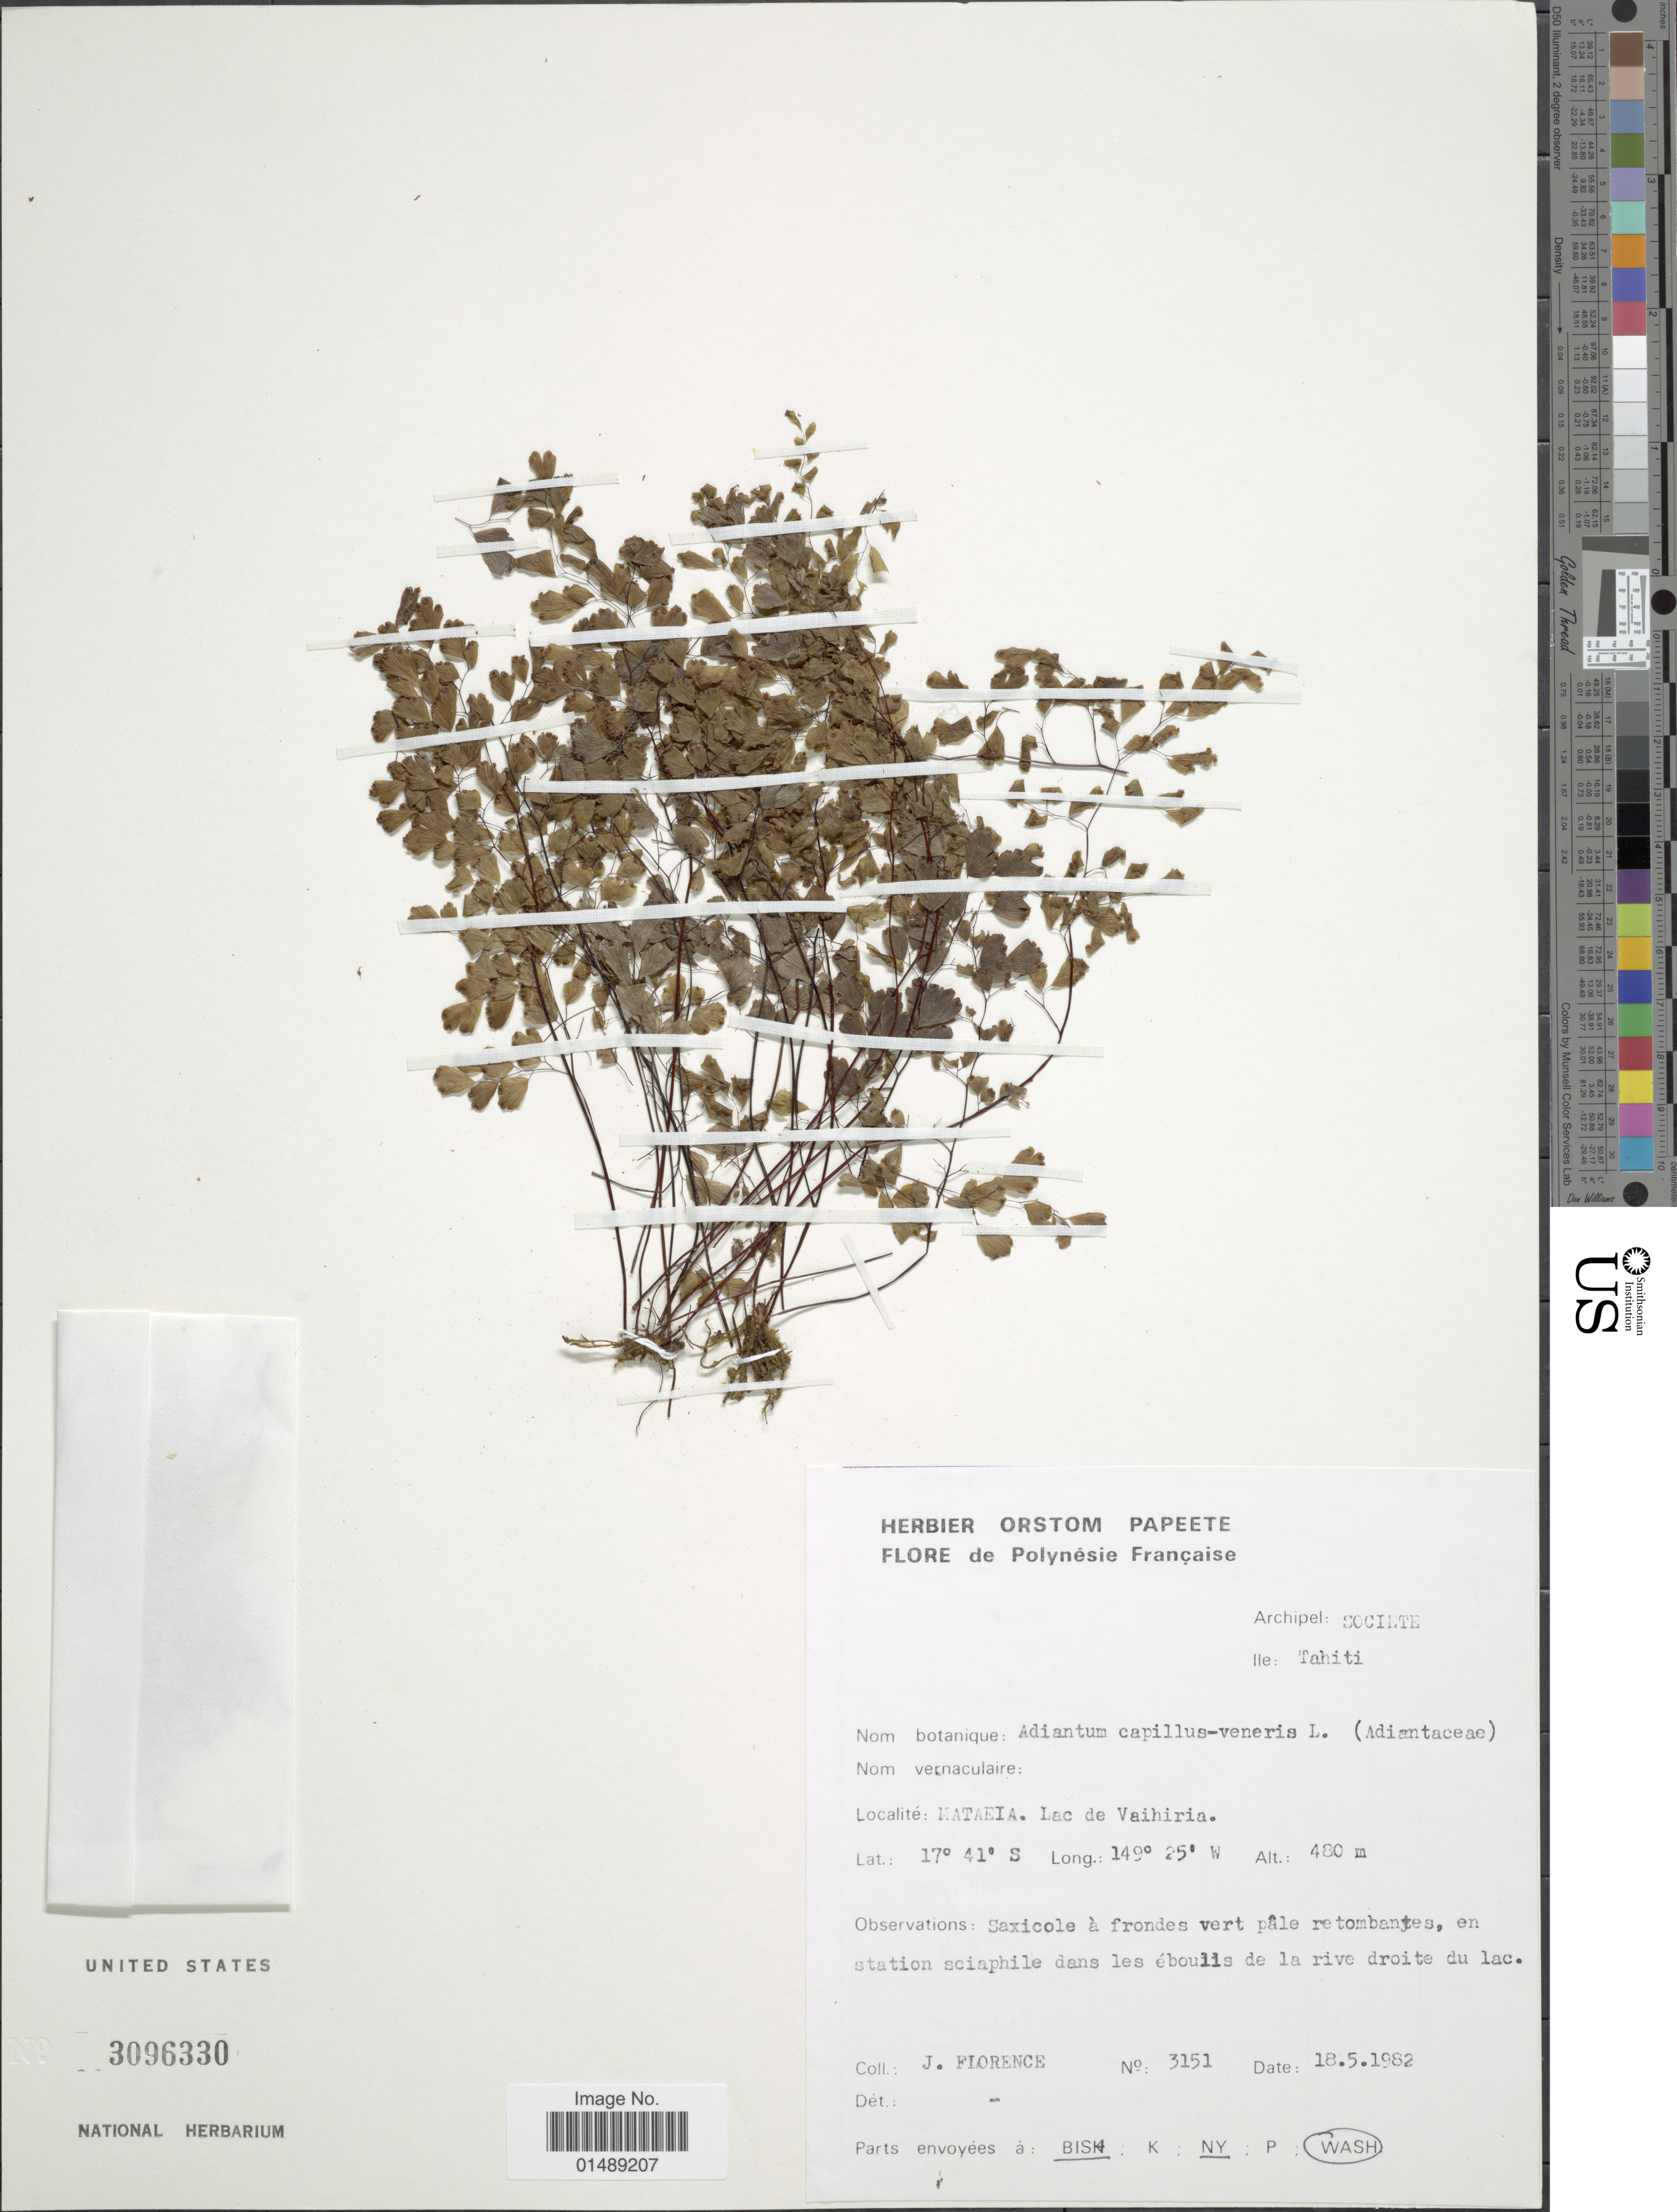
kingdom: Plantae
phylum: Tracheophyta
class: Polypodiopsida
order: Polypodiales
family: Pteridaceae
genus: Adiantum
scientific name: Adiantum raddianum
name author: C. Presl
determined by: Florence, J.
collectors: J. Florence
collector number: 3151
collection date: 1982-05-18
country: French Polynesia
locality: French Polynesia, Archipel: Societe, Ile: Tahiti, MATAEIA. Lac de Vaihiria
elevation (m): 480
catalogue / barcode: US 3096330